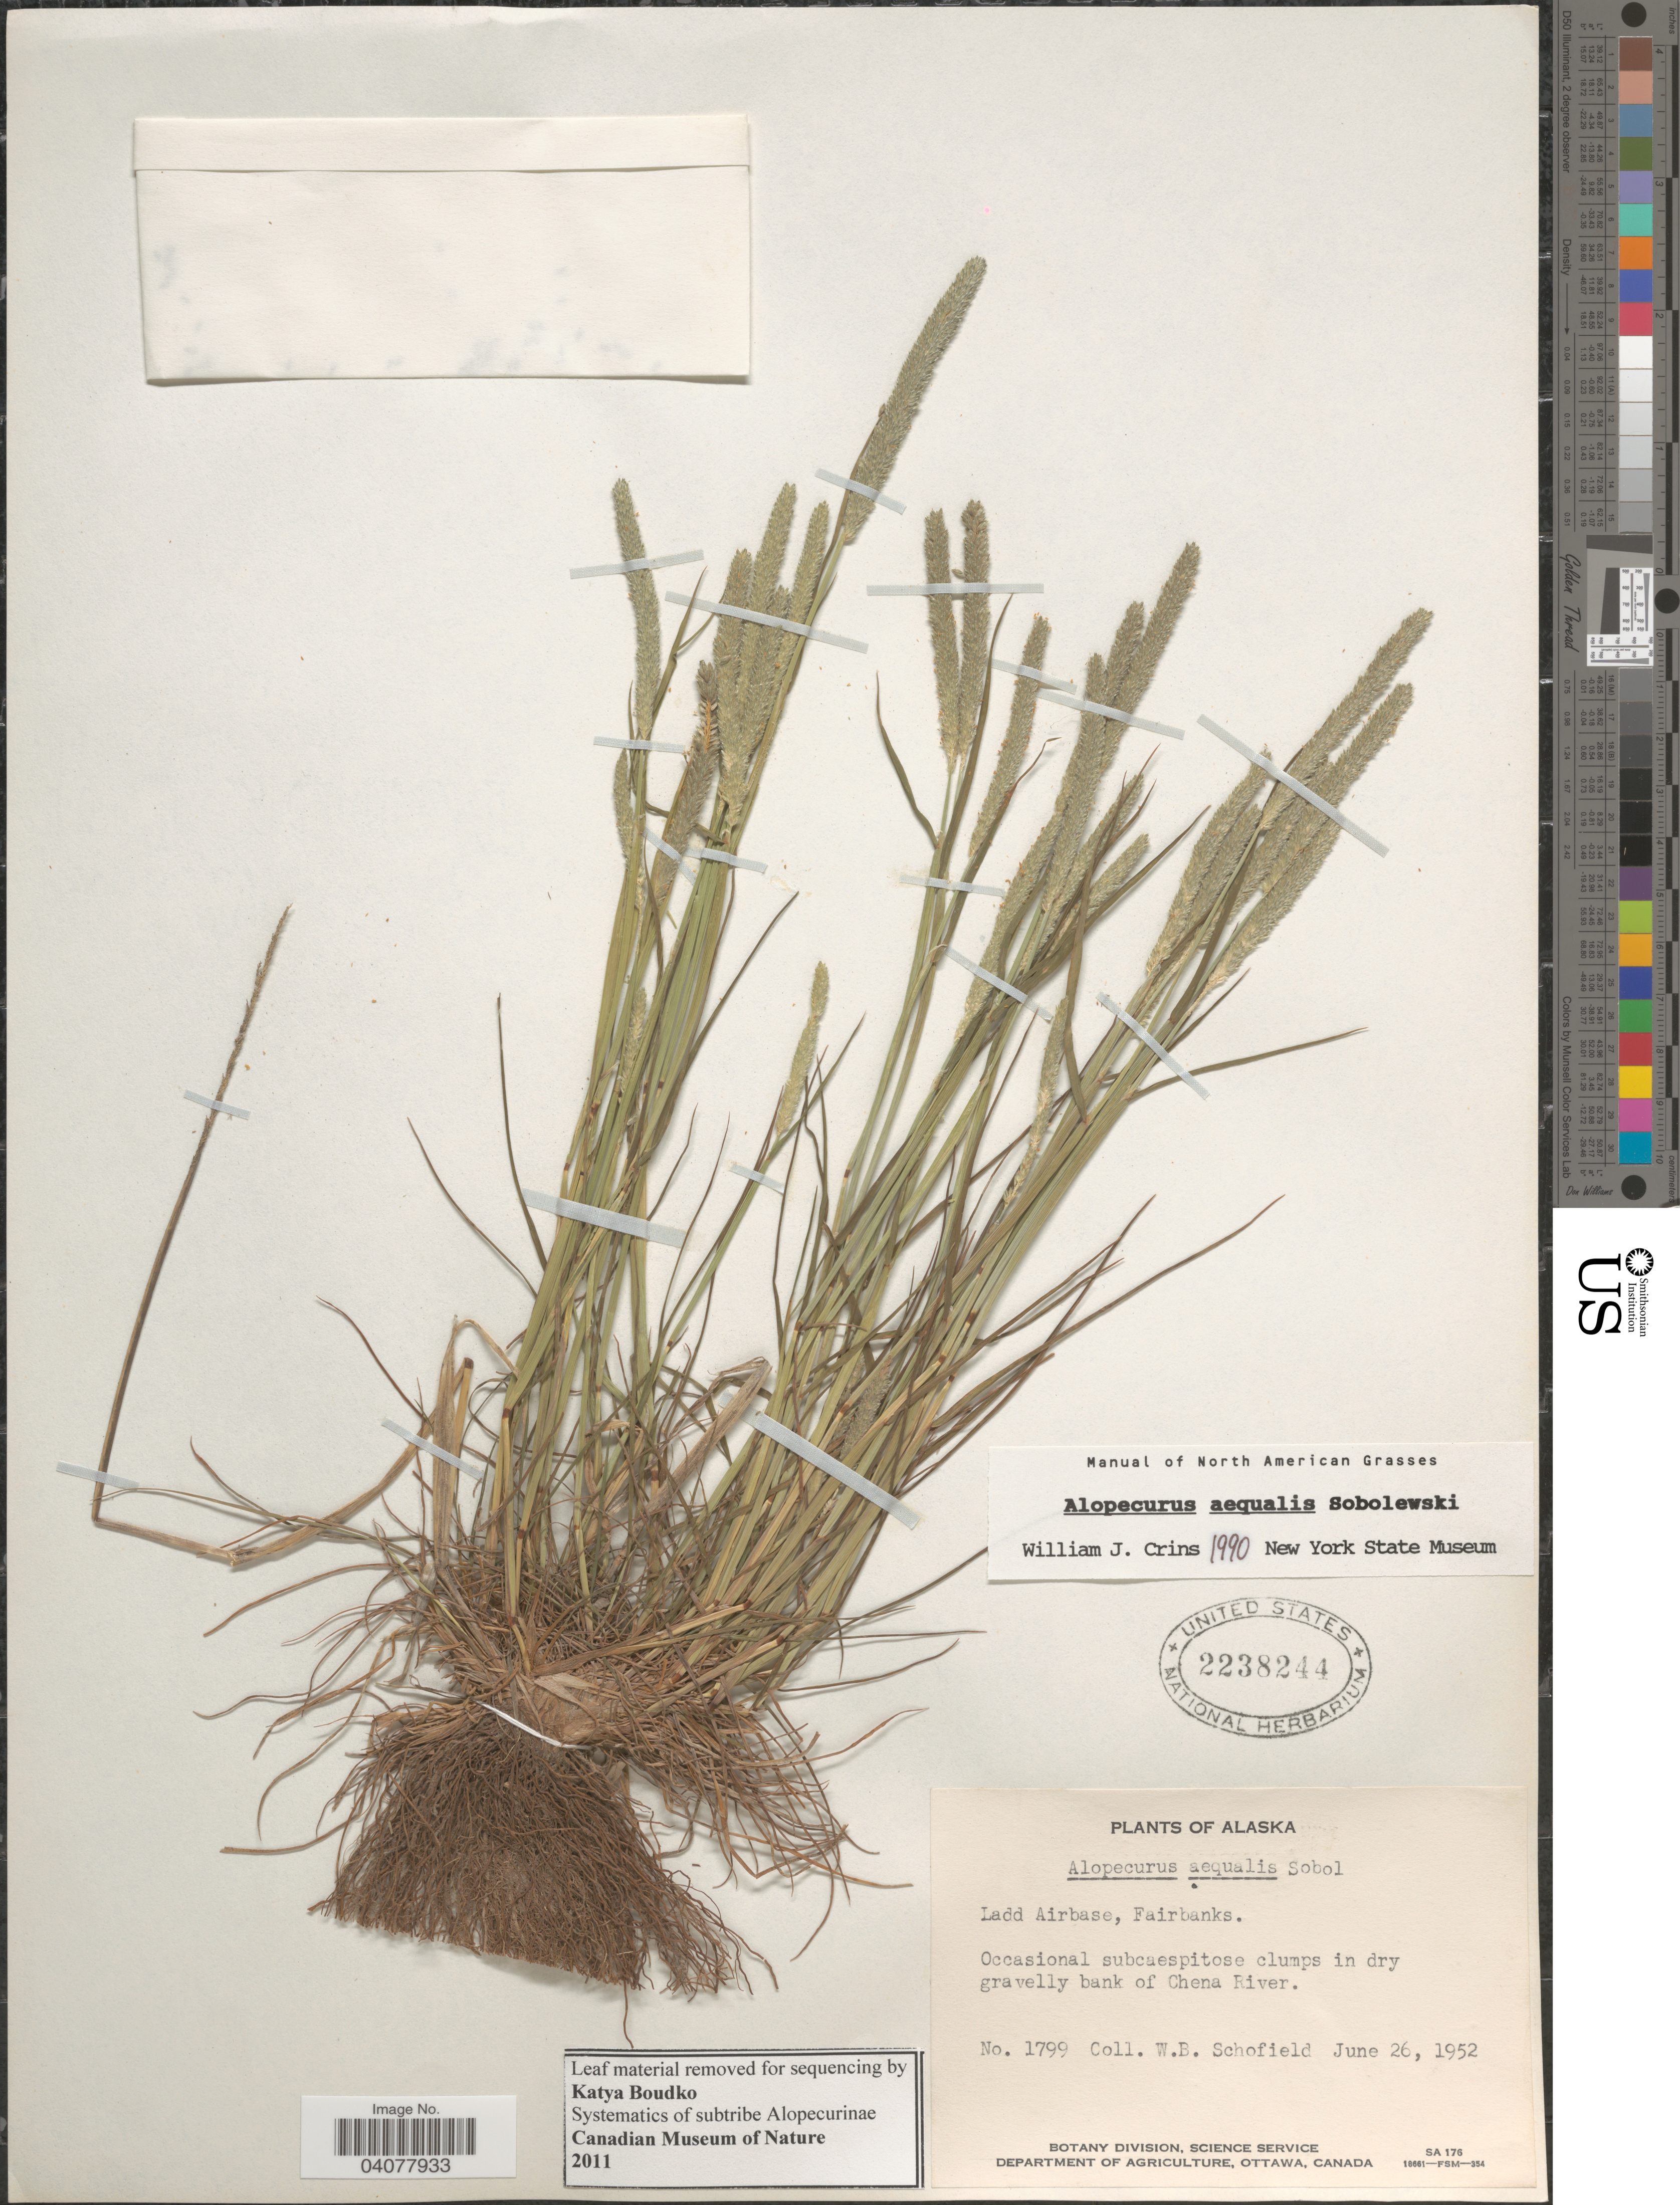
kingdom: Plantae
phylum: Tracheophyta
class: Liliopsida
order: Poales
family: Poaceae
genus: Alopecurus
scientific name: Alopecurus aequalis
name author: Sobol.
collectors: W. Schofield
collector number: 1799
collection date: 1952-06-26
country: United States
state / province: Alaska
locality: Ladd Airbase, Fairbanks. In dry gravelly bank of Chena River.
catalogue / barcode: US 2238244